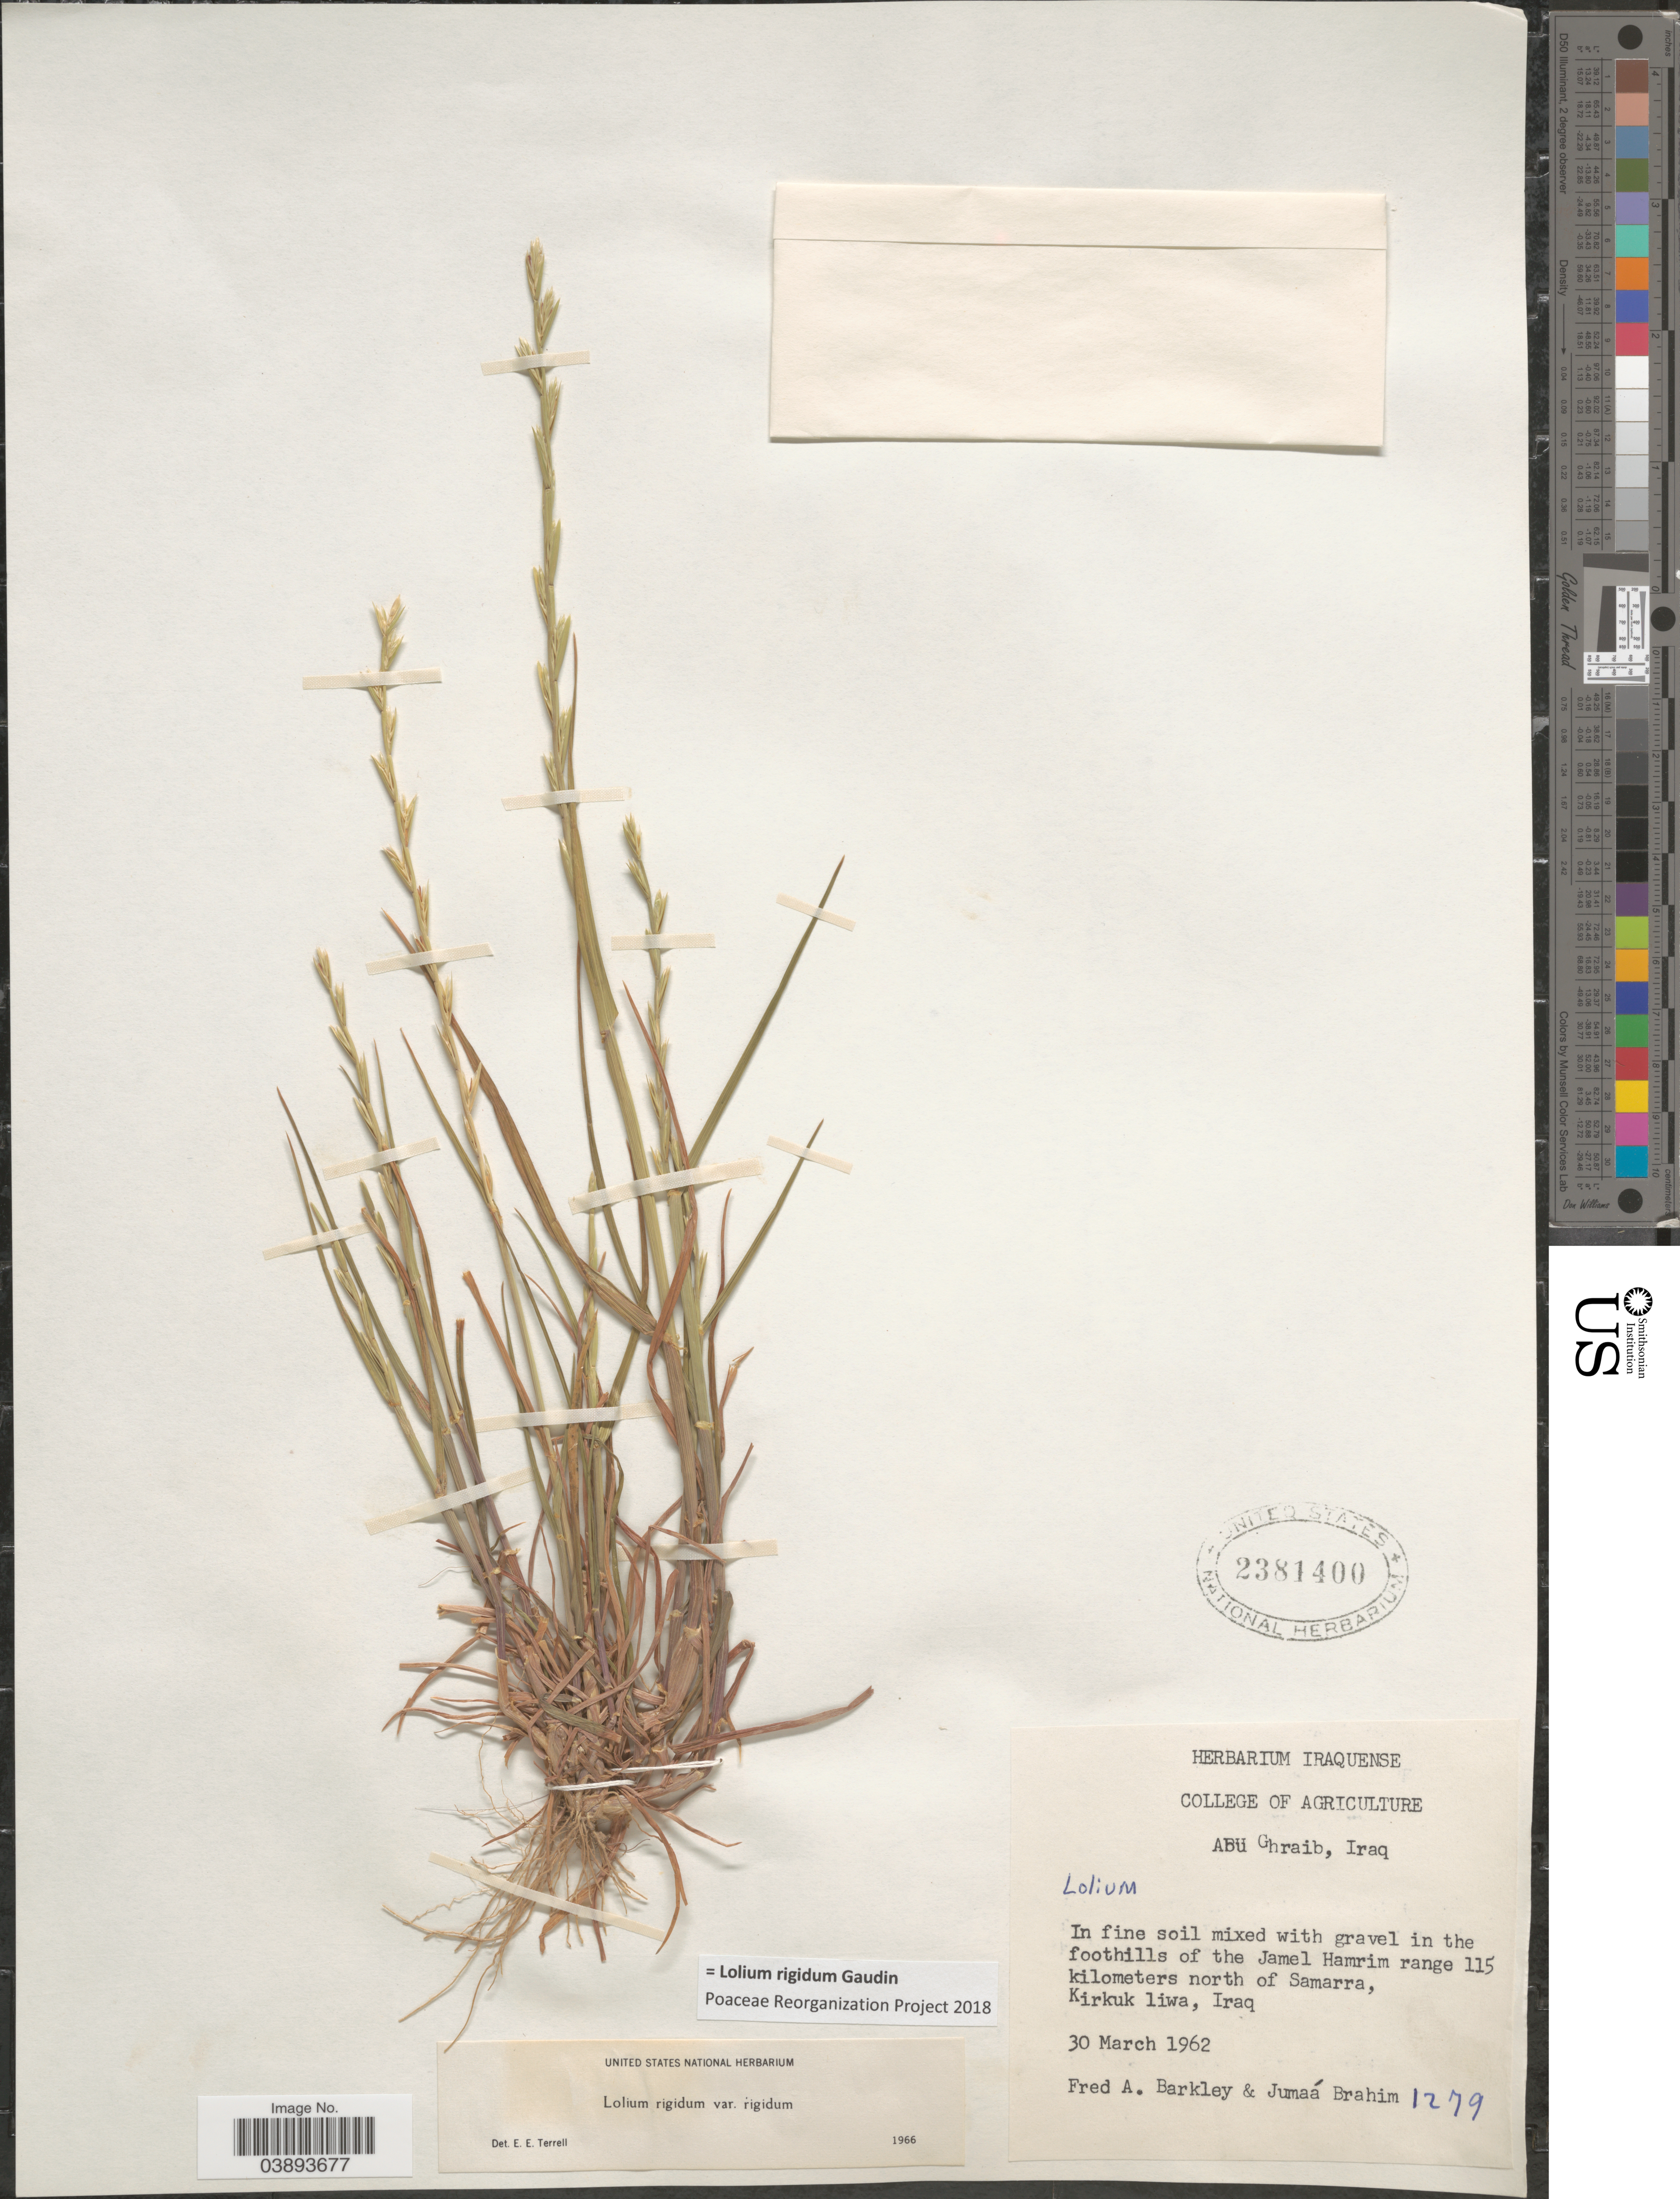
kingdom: Plantae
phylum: Tracheophyta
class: Liliopsida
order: Poales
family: Poaceae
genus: Lolium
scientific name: Lolium rigidum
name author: Gaudin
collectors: F. A. Barkley & Brahim M., J.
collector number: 1279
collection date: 1962-03-30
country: Iraq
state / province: Kirkūk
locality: In fine soil mixed with gravel in the foothills of the Jamel Hamrim range 115 kilometers north of Samarra, Kirkuk liwa.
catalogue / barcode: US 2381400